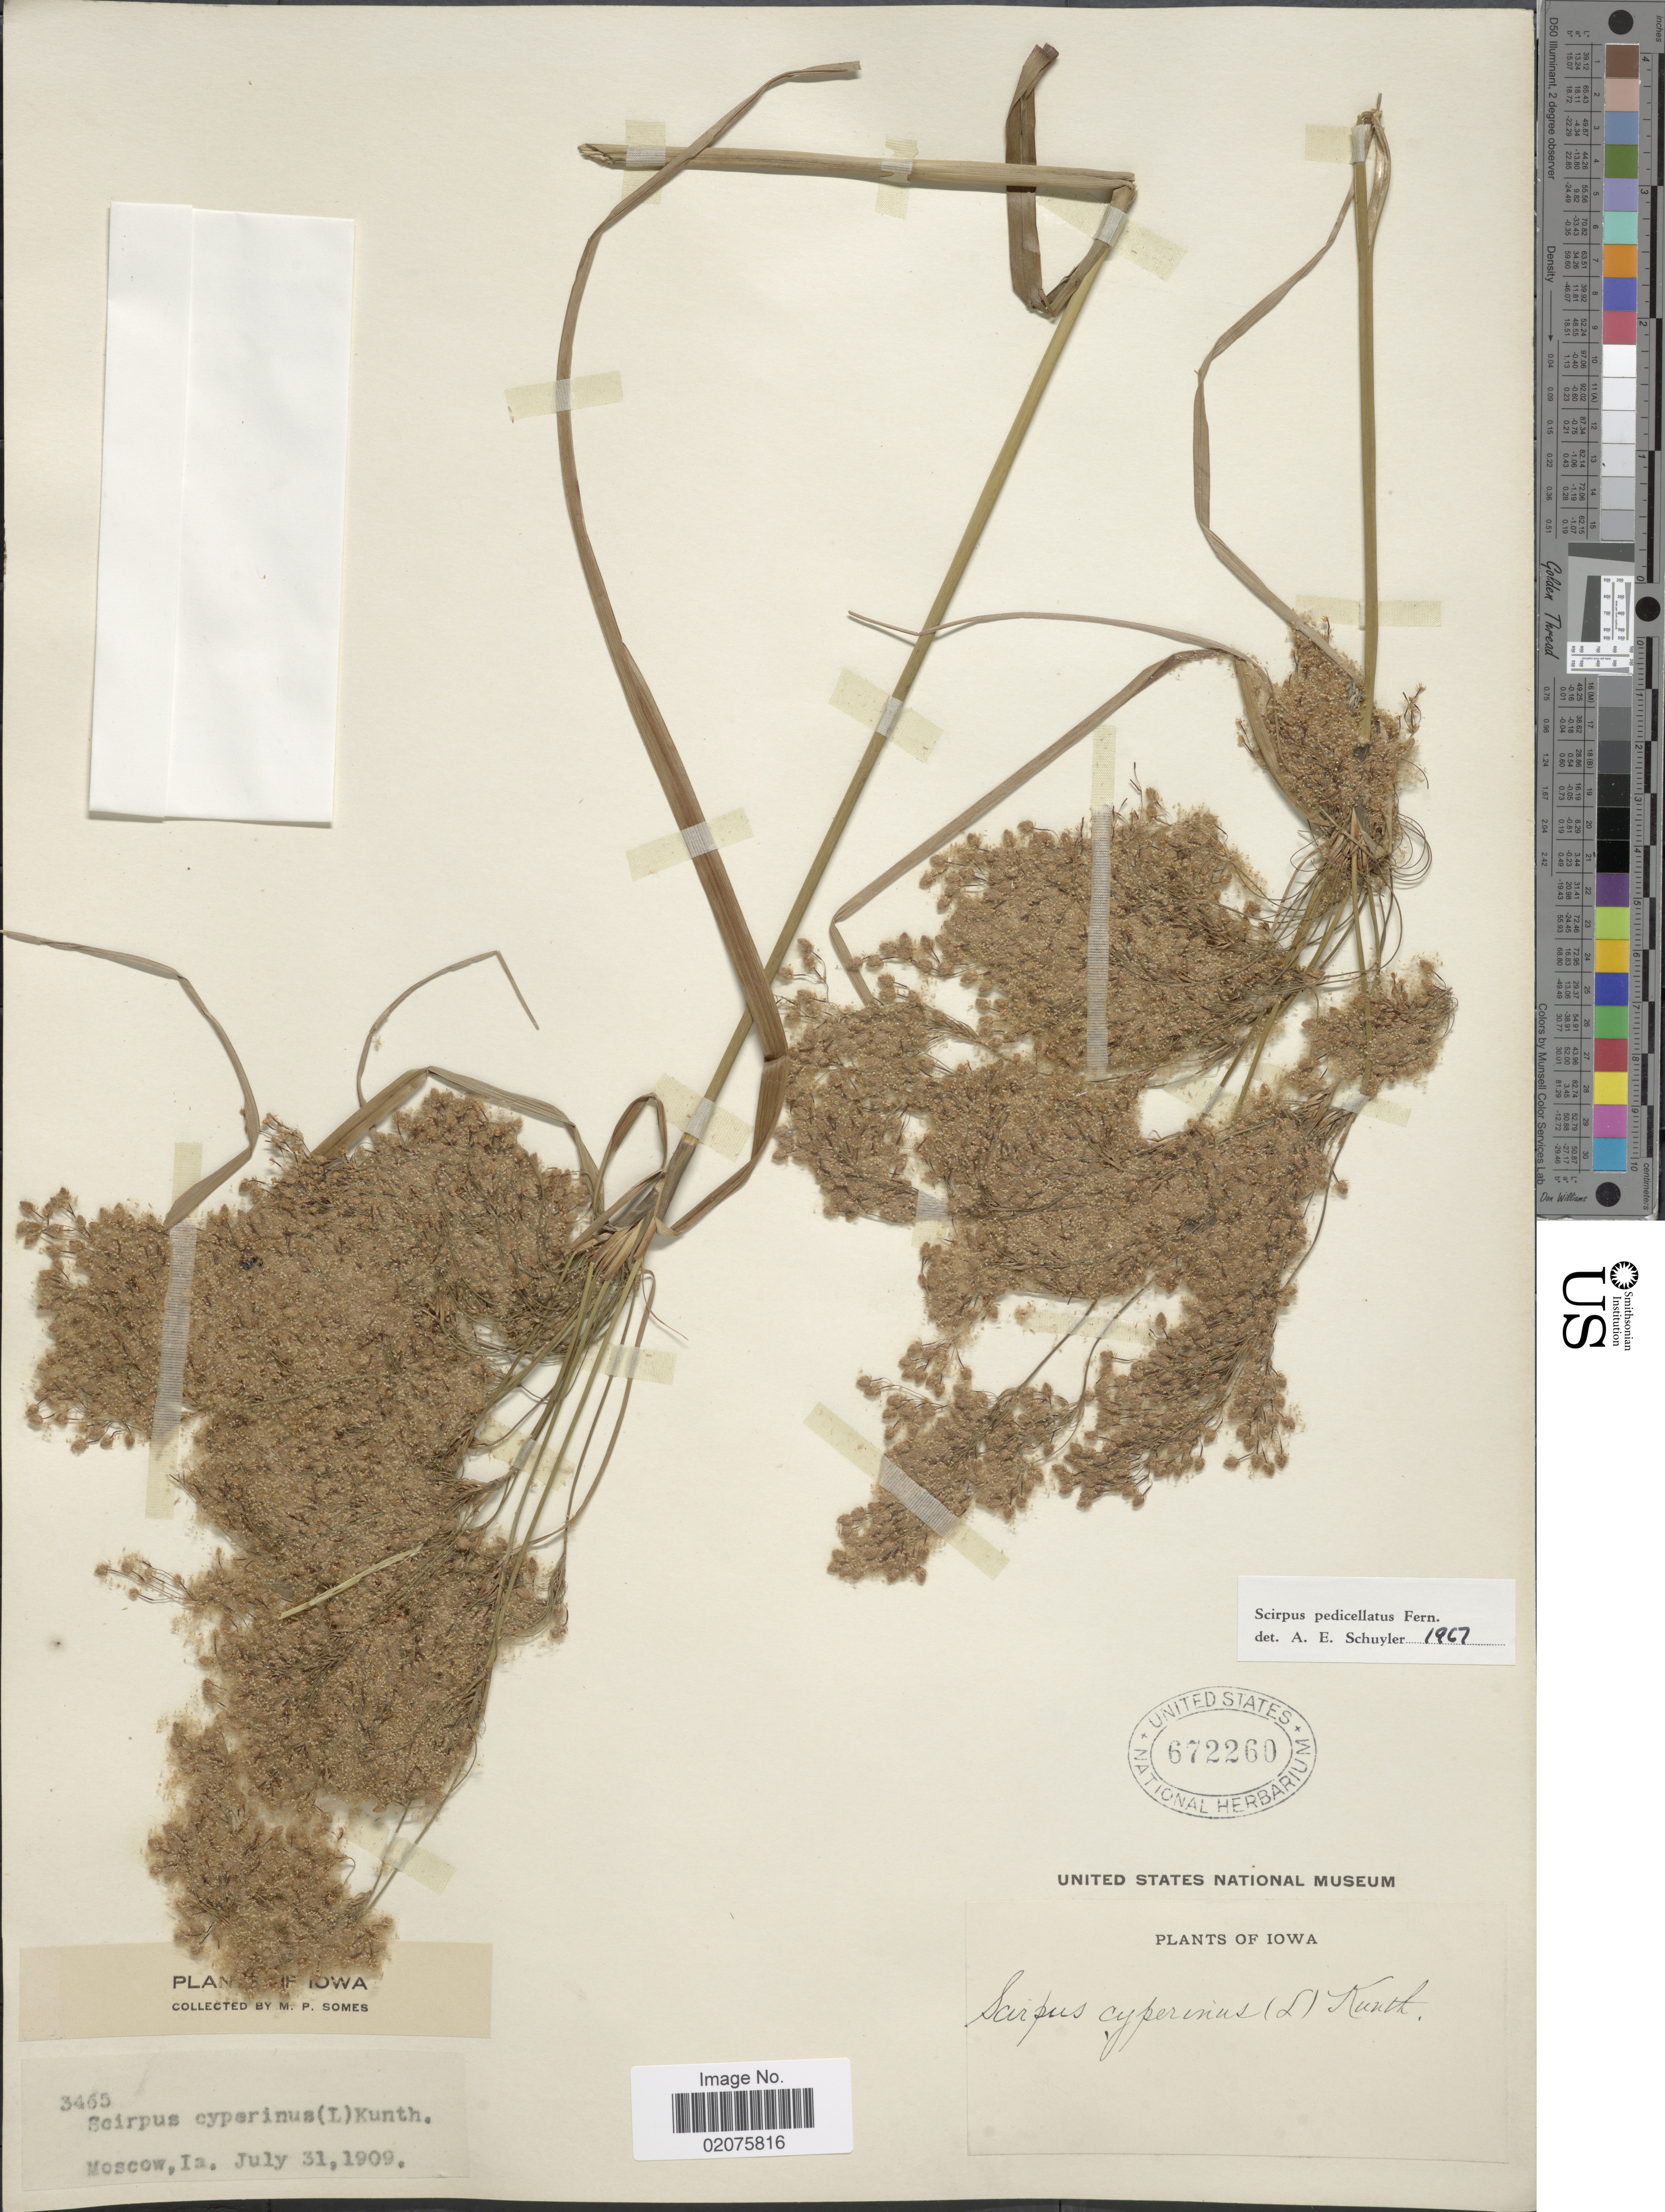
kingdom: Plantae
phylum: Tracheophyta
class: Liliopsida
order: Poales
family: Cyperaceae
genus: Scirpus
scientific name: Scirpus pedicellatus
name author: Fernald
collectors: M. Somes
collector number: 3465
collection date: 1909-07-31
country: United States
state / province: Iowa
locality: Moscow, Ia.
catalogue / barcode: US 672260